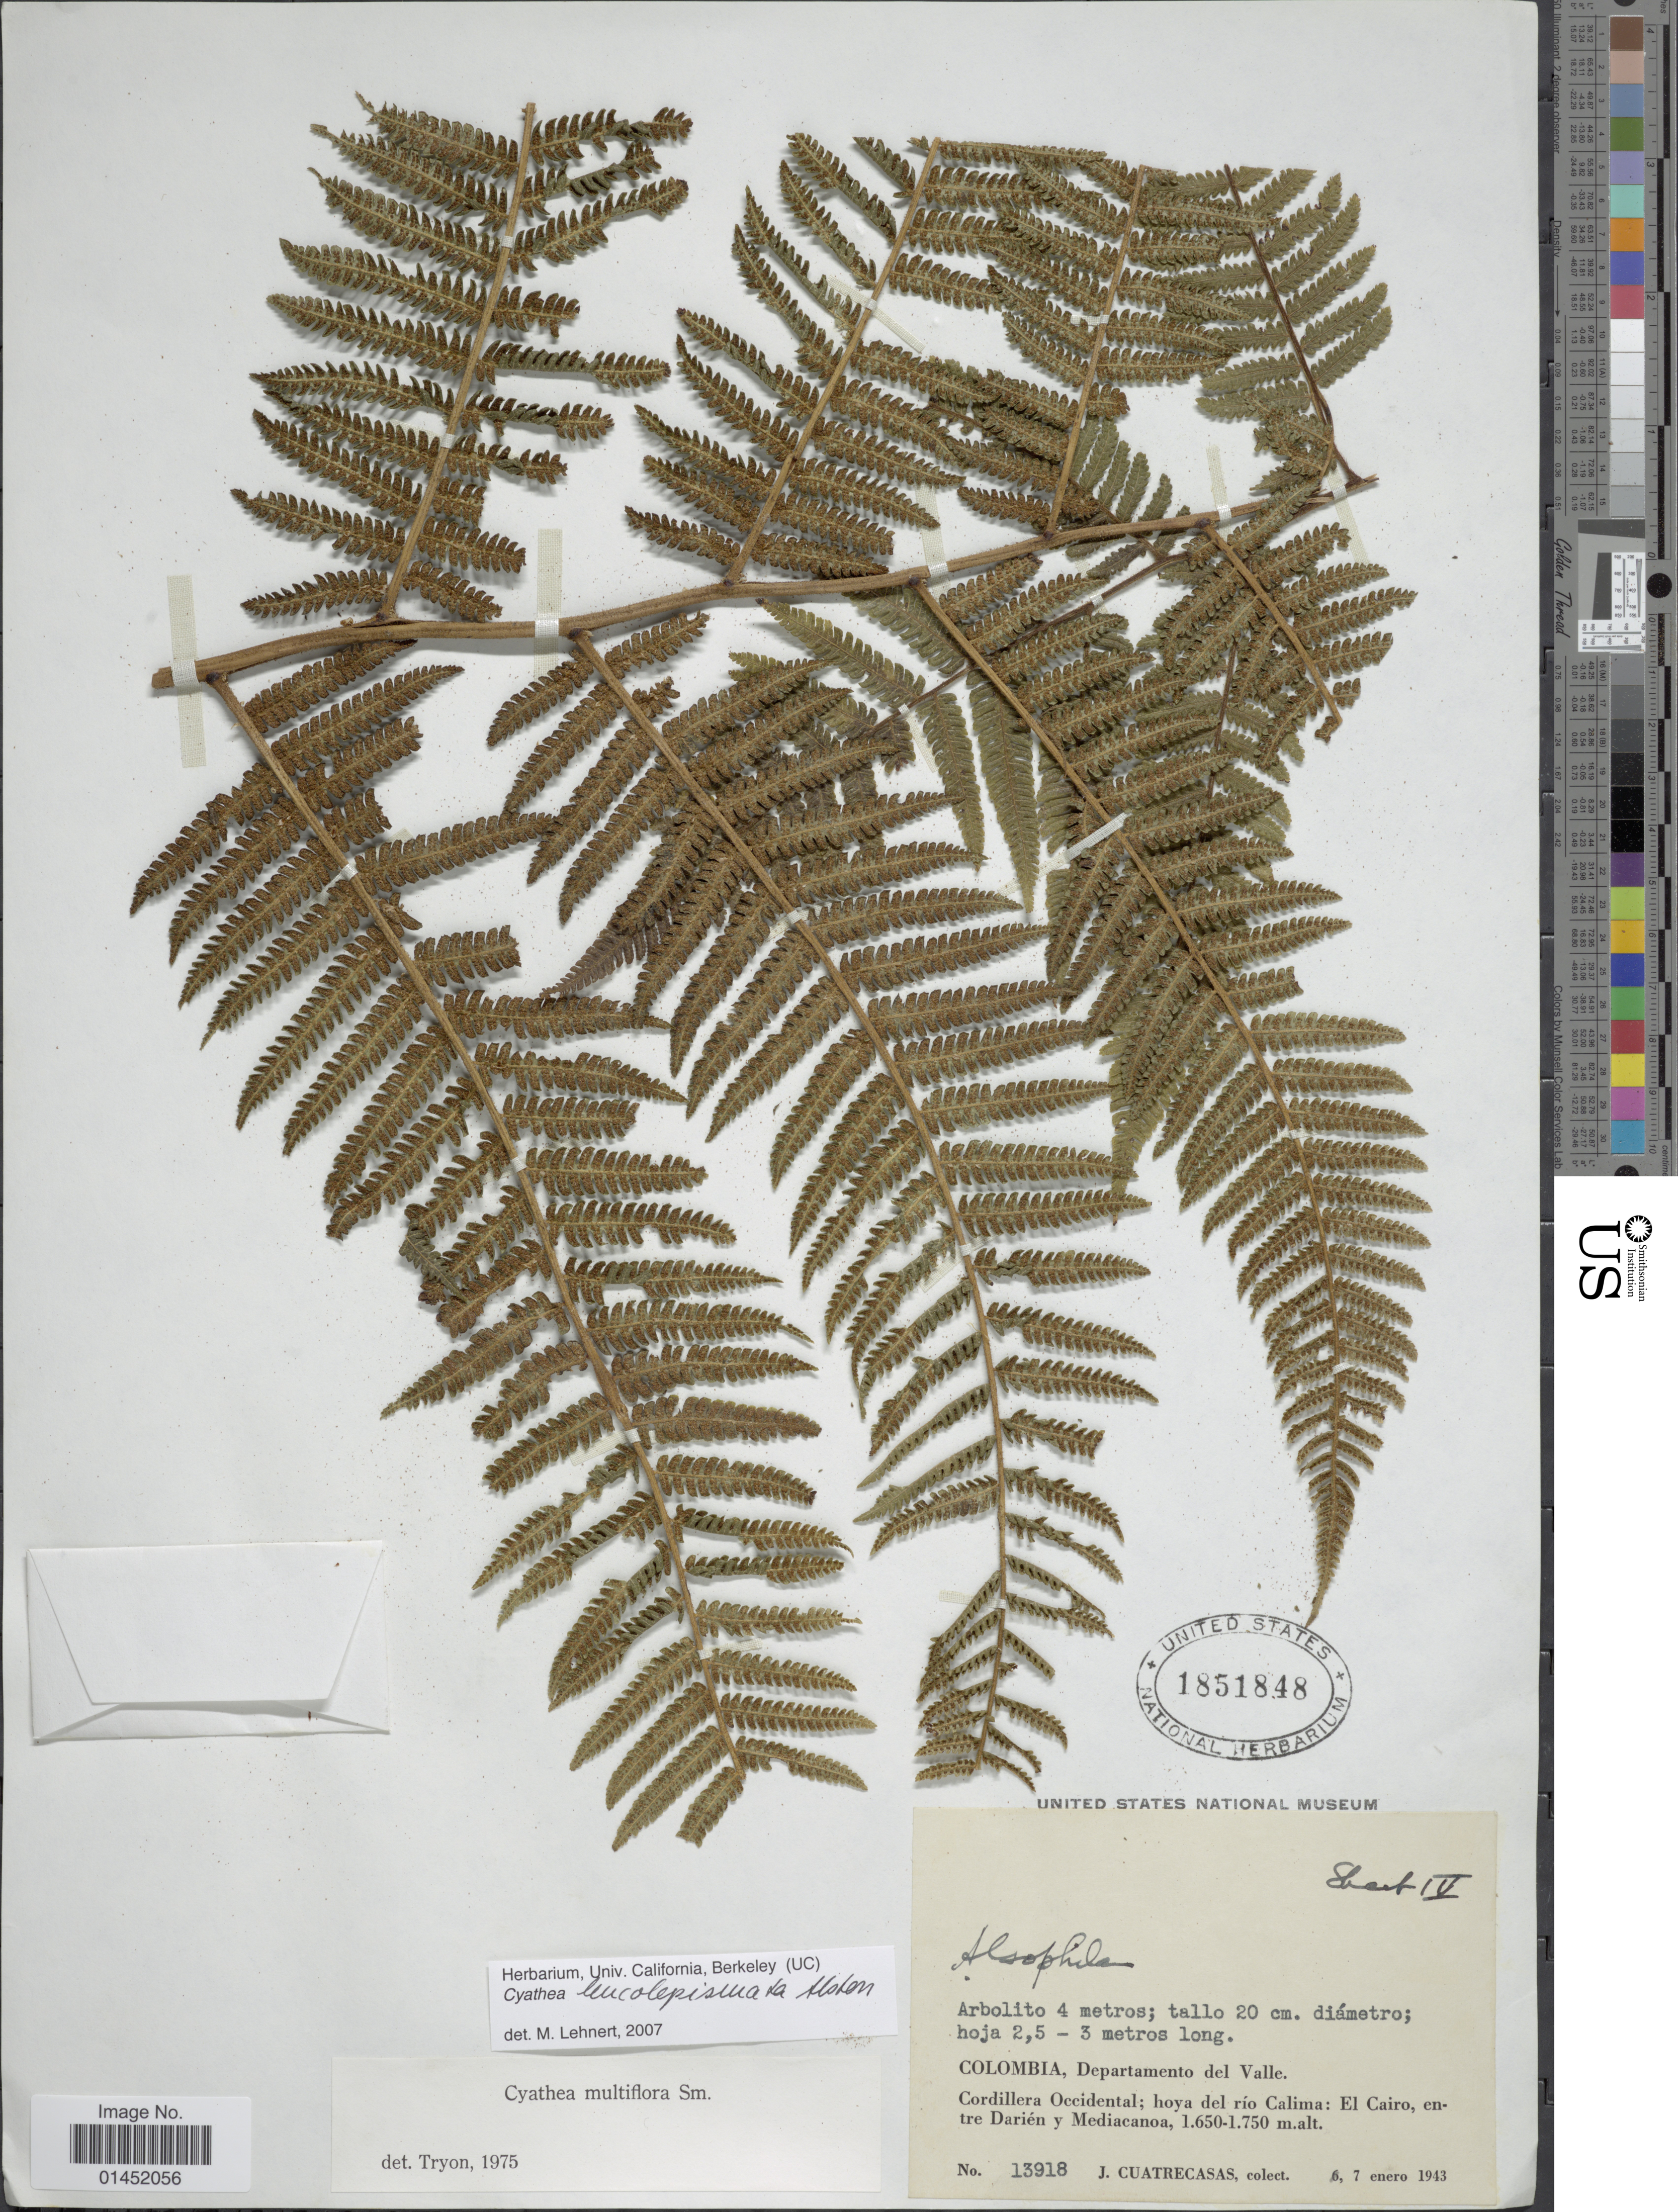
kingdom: Plantae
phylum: Tracheophyta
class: Polypodiopsida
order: Cyatheales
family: Cyatheaceae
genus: Cyathea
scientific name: Cyathea leucolepismata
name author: Alston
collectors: J. Cuatrecasas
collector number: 13918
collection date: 1943-01-06/1943-01-07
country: Colombia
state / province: Valle del Cauca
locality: Departamento del valle. Cordillera Occidental; hoya del río Calima: El Cairo, entre Darién y Mediacanoa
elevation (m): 1650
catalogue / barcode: US 1851848